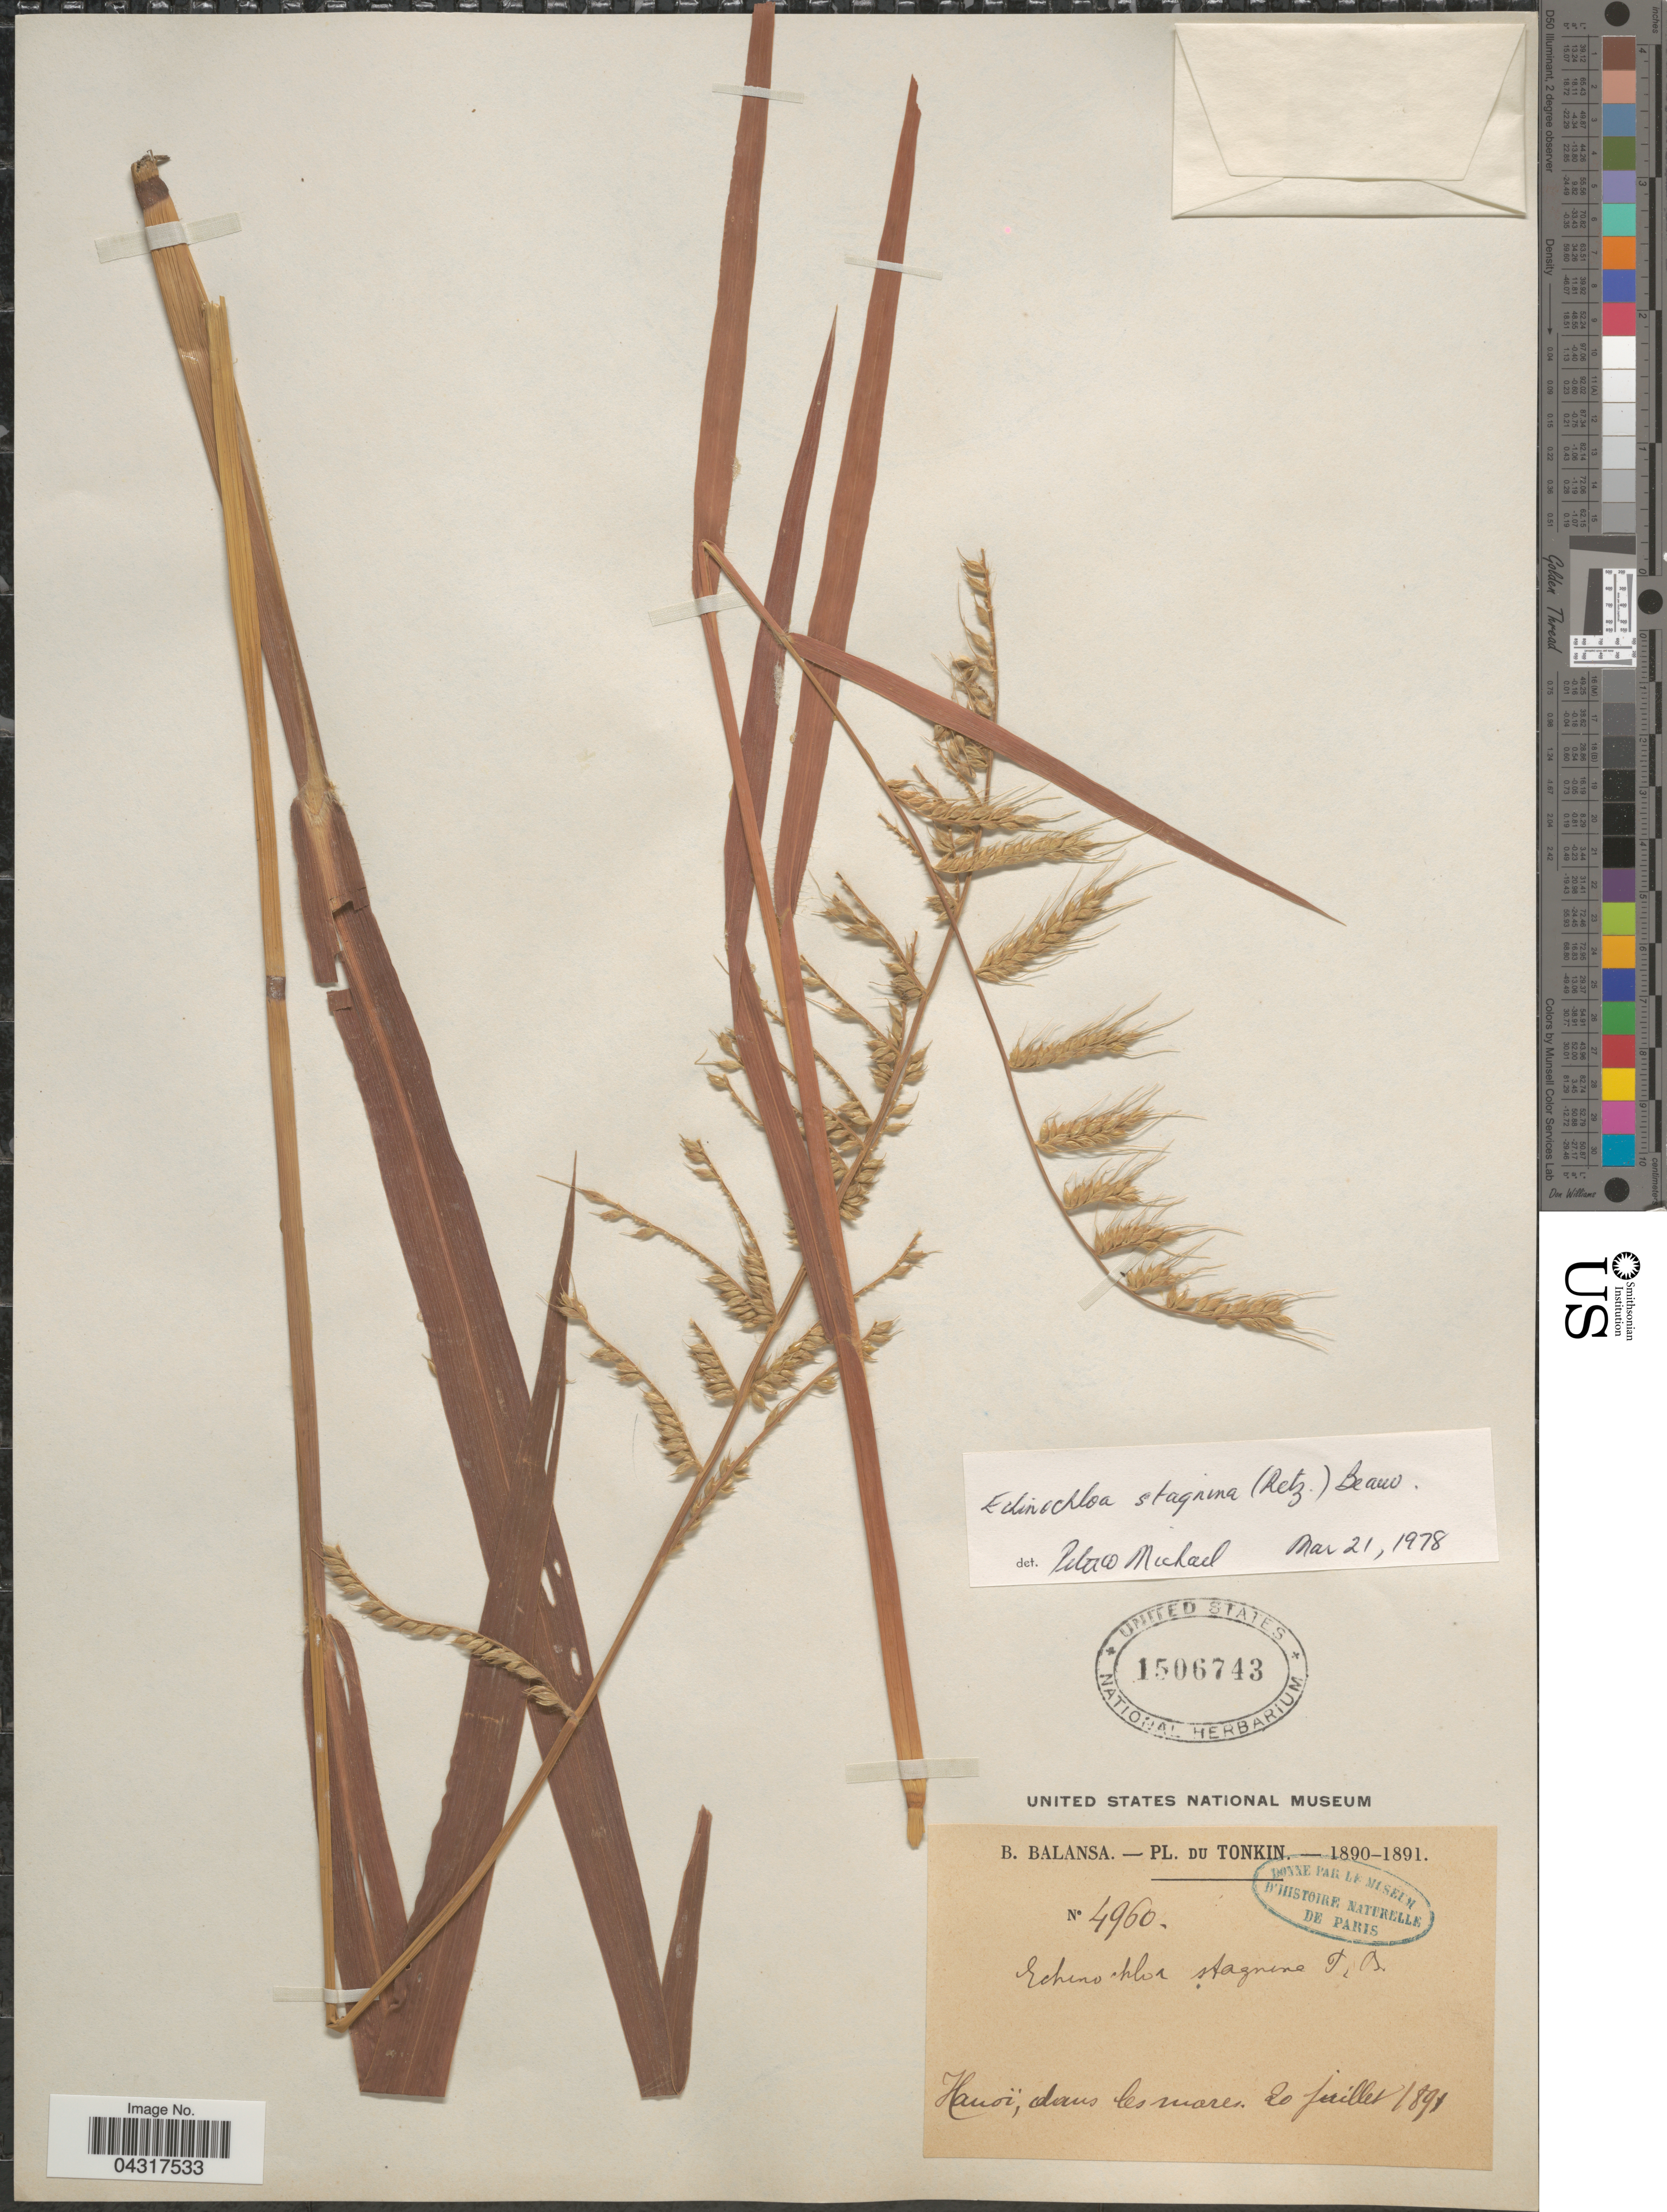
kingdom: Plantae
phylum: Tracheophyta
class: Liliopsida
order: Poales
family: Poaceae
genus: Echinochloa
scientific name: Echinochloa stagnina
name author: (Retz.) P. Beauv.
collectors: B. Balansa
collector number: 4960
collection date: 1891-07-20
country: Vietnam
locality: Tonkin. Hanoï, dans les mares.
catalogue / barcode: US 1506743